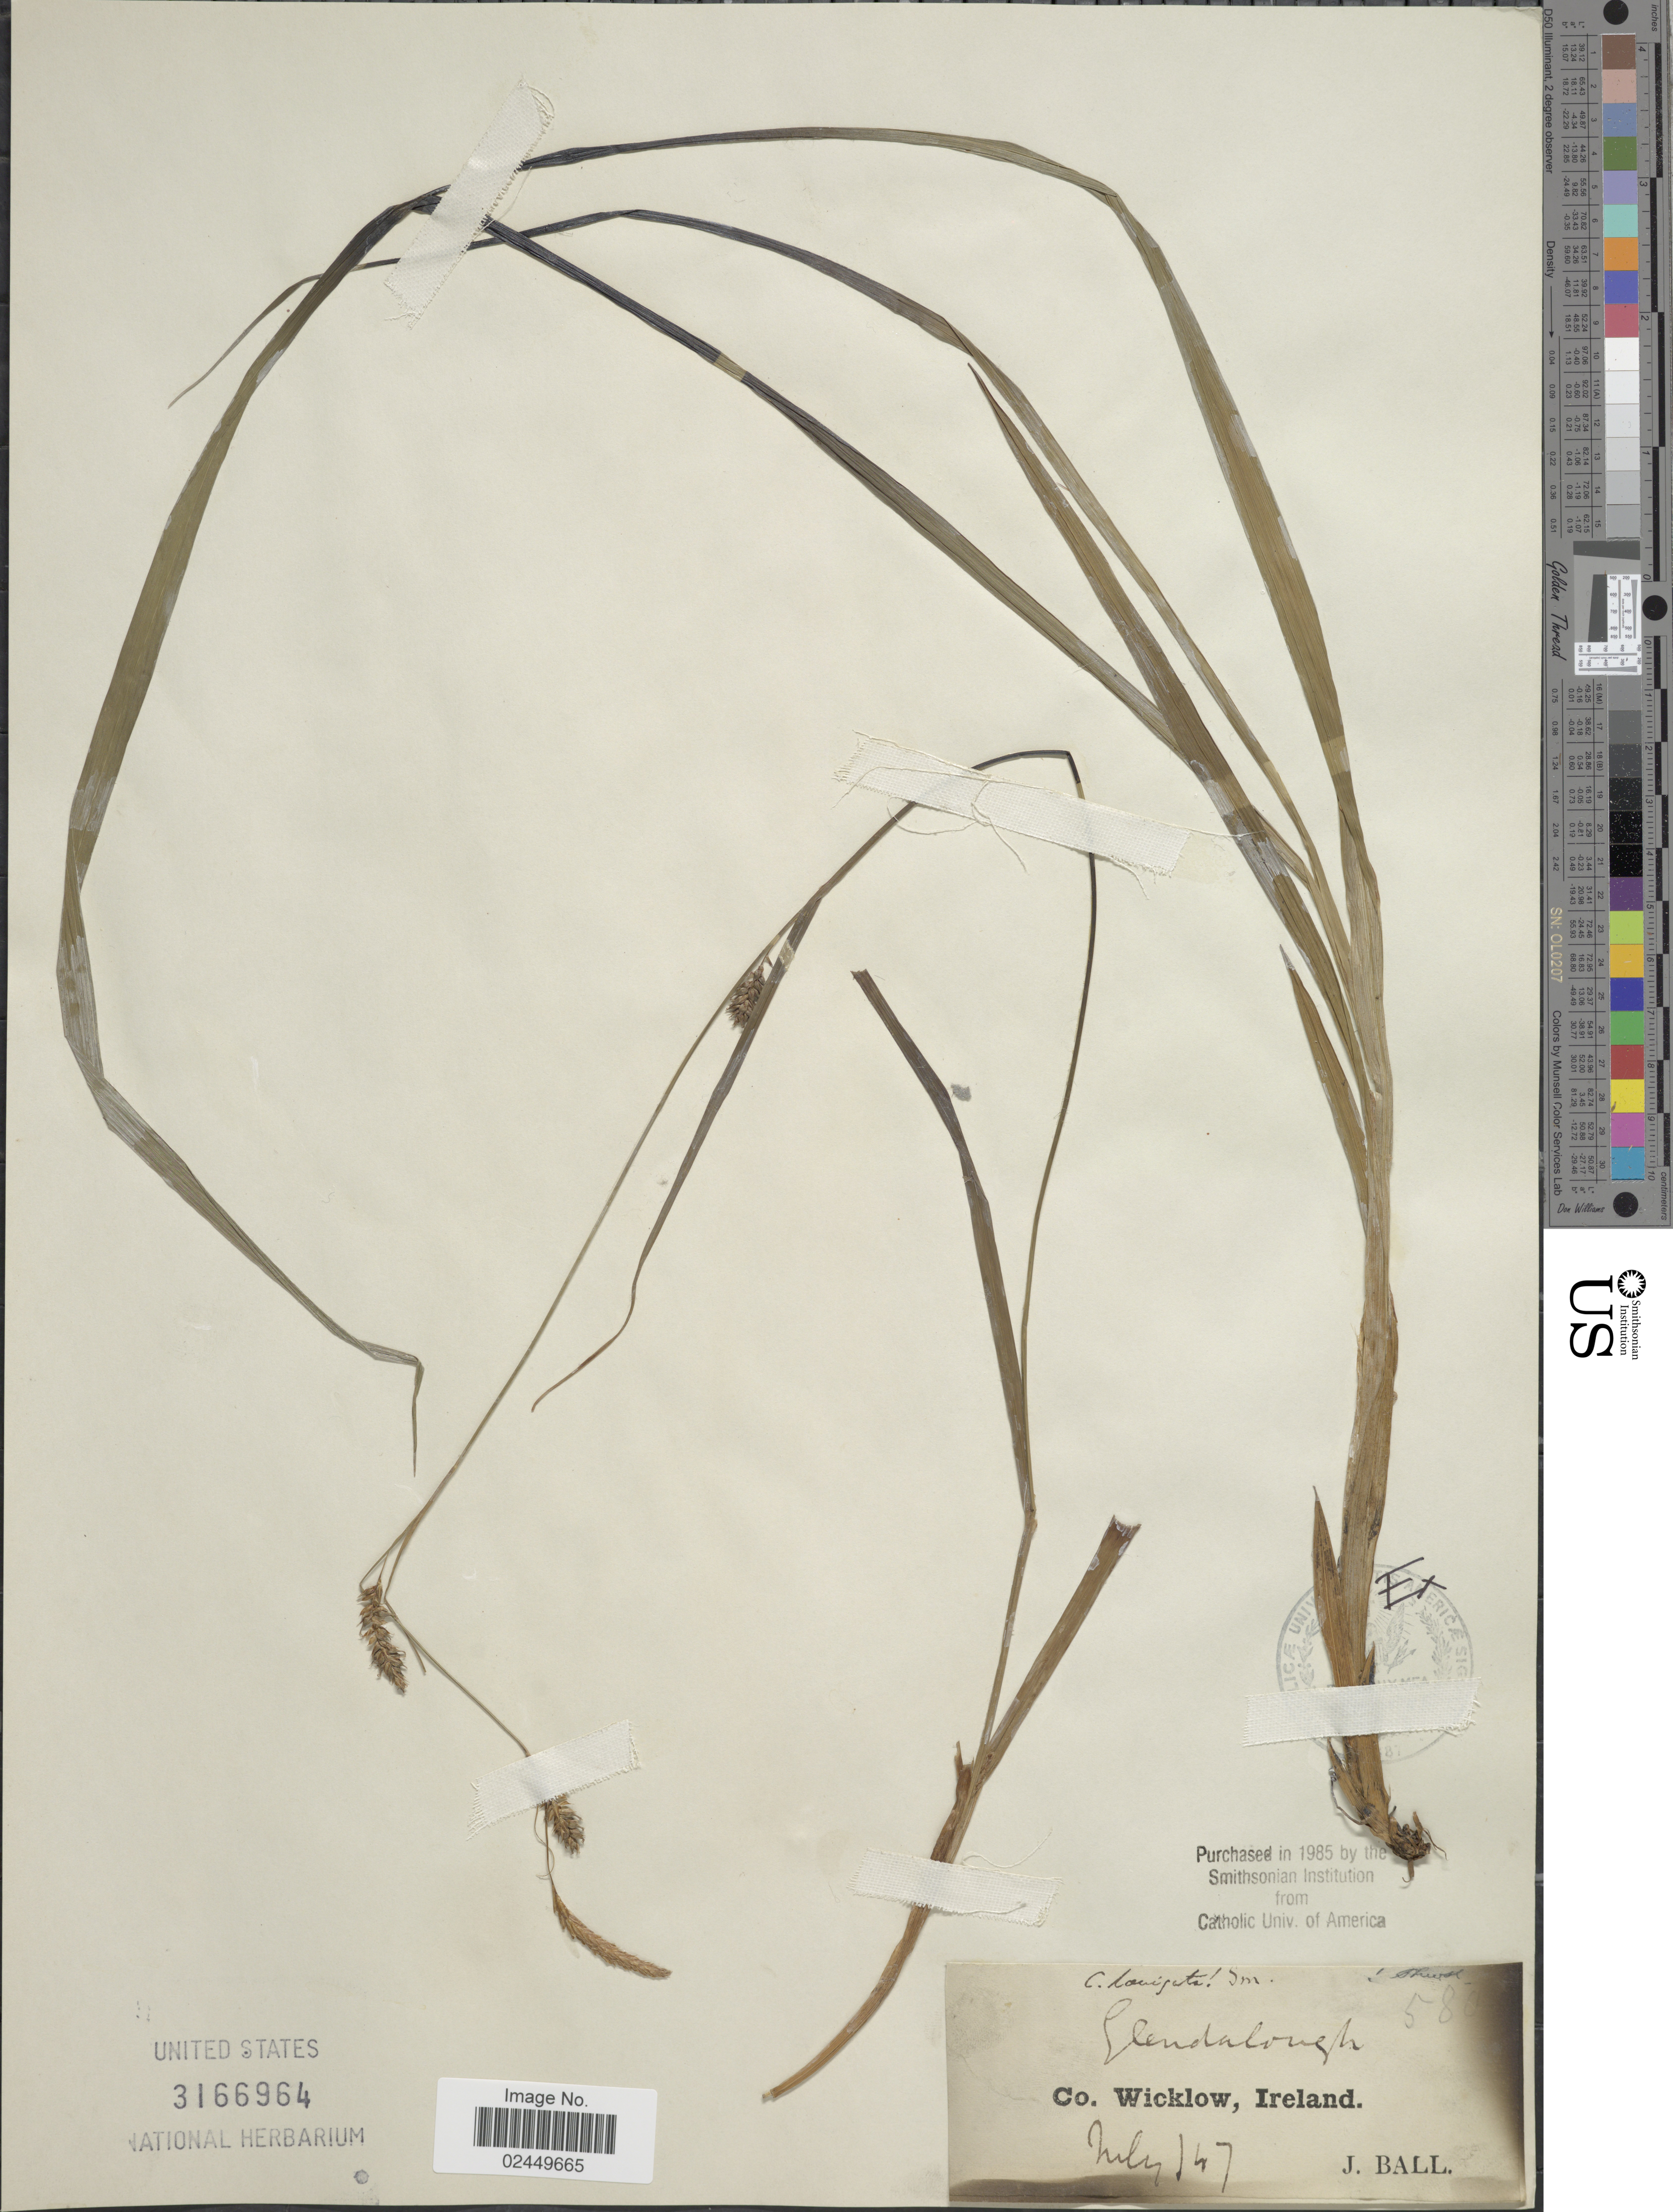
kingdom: Plantae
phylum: Tracheophyta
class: Liliopsida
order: Poales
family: Cyperaceae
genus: Carex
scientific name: Carex helodes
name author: Link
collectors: J. Ball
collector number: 580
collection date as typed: Transcribed d/m/y: /7/47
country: Ireland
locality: Glendalough. Co. Wicklow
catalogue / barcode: US 3166964